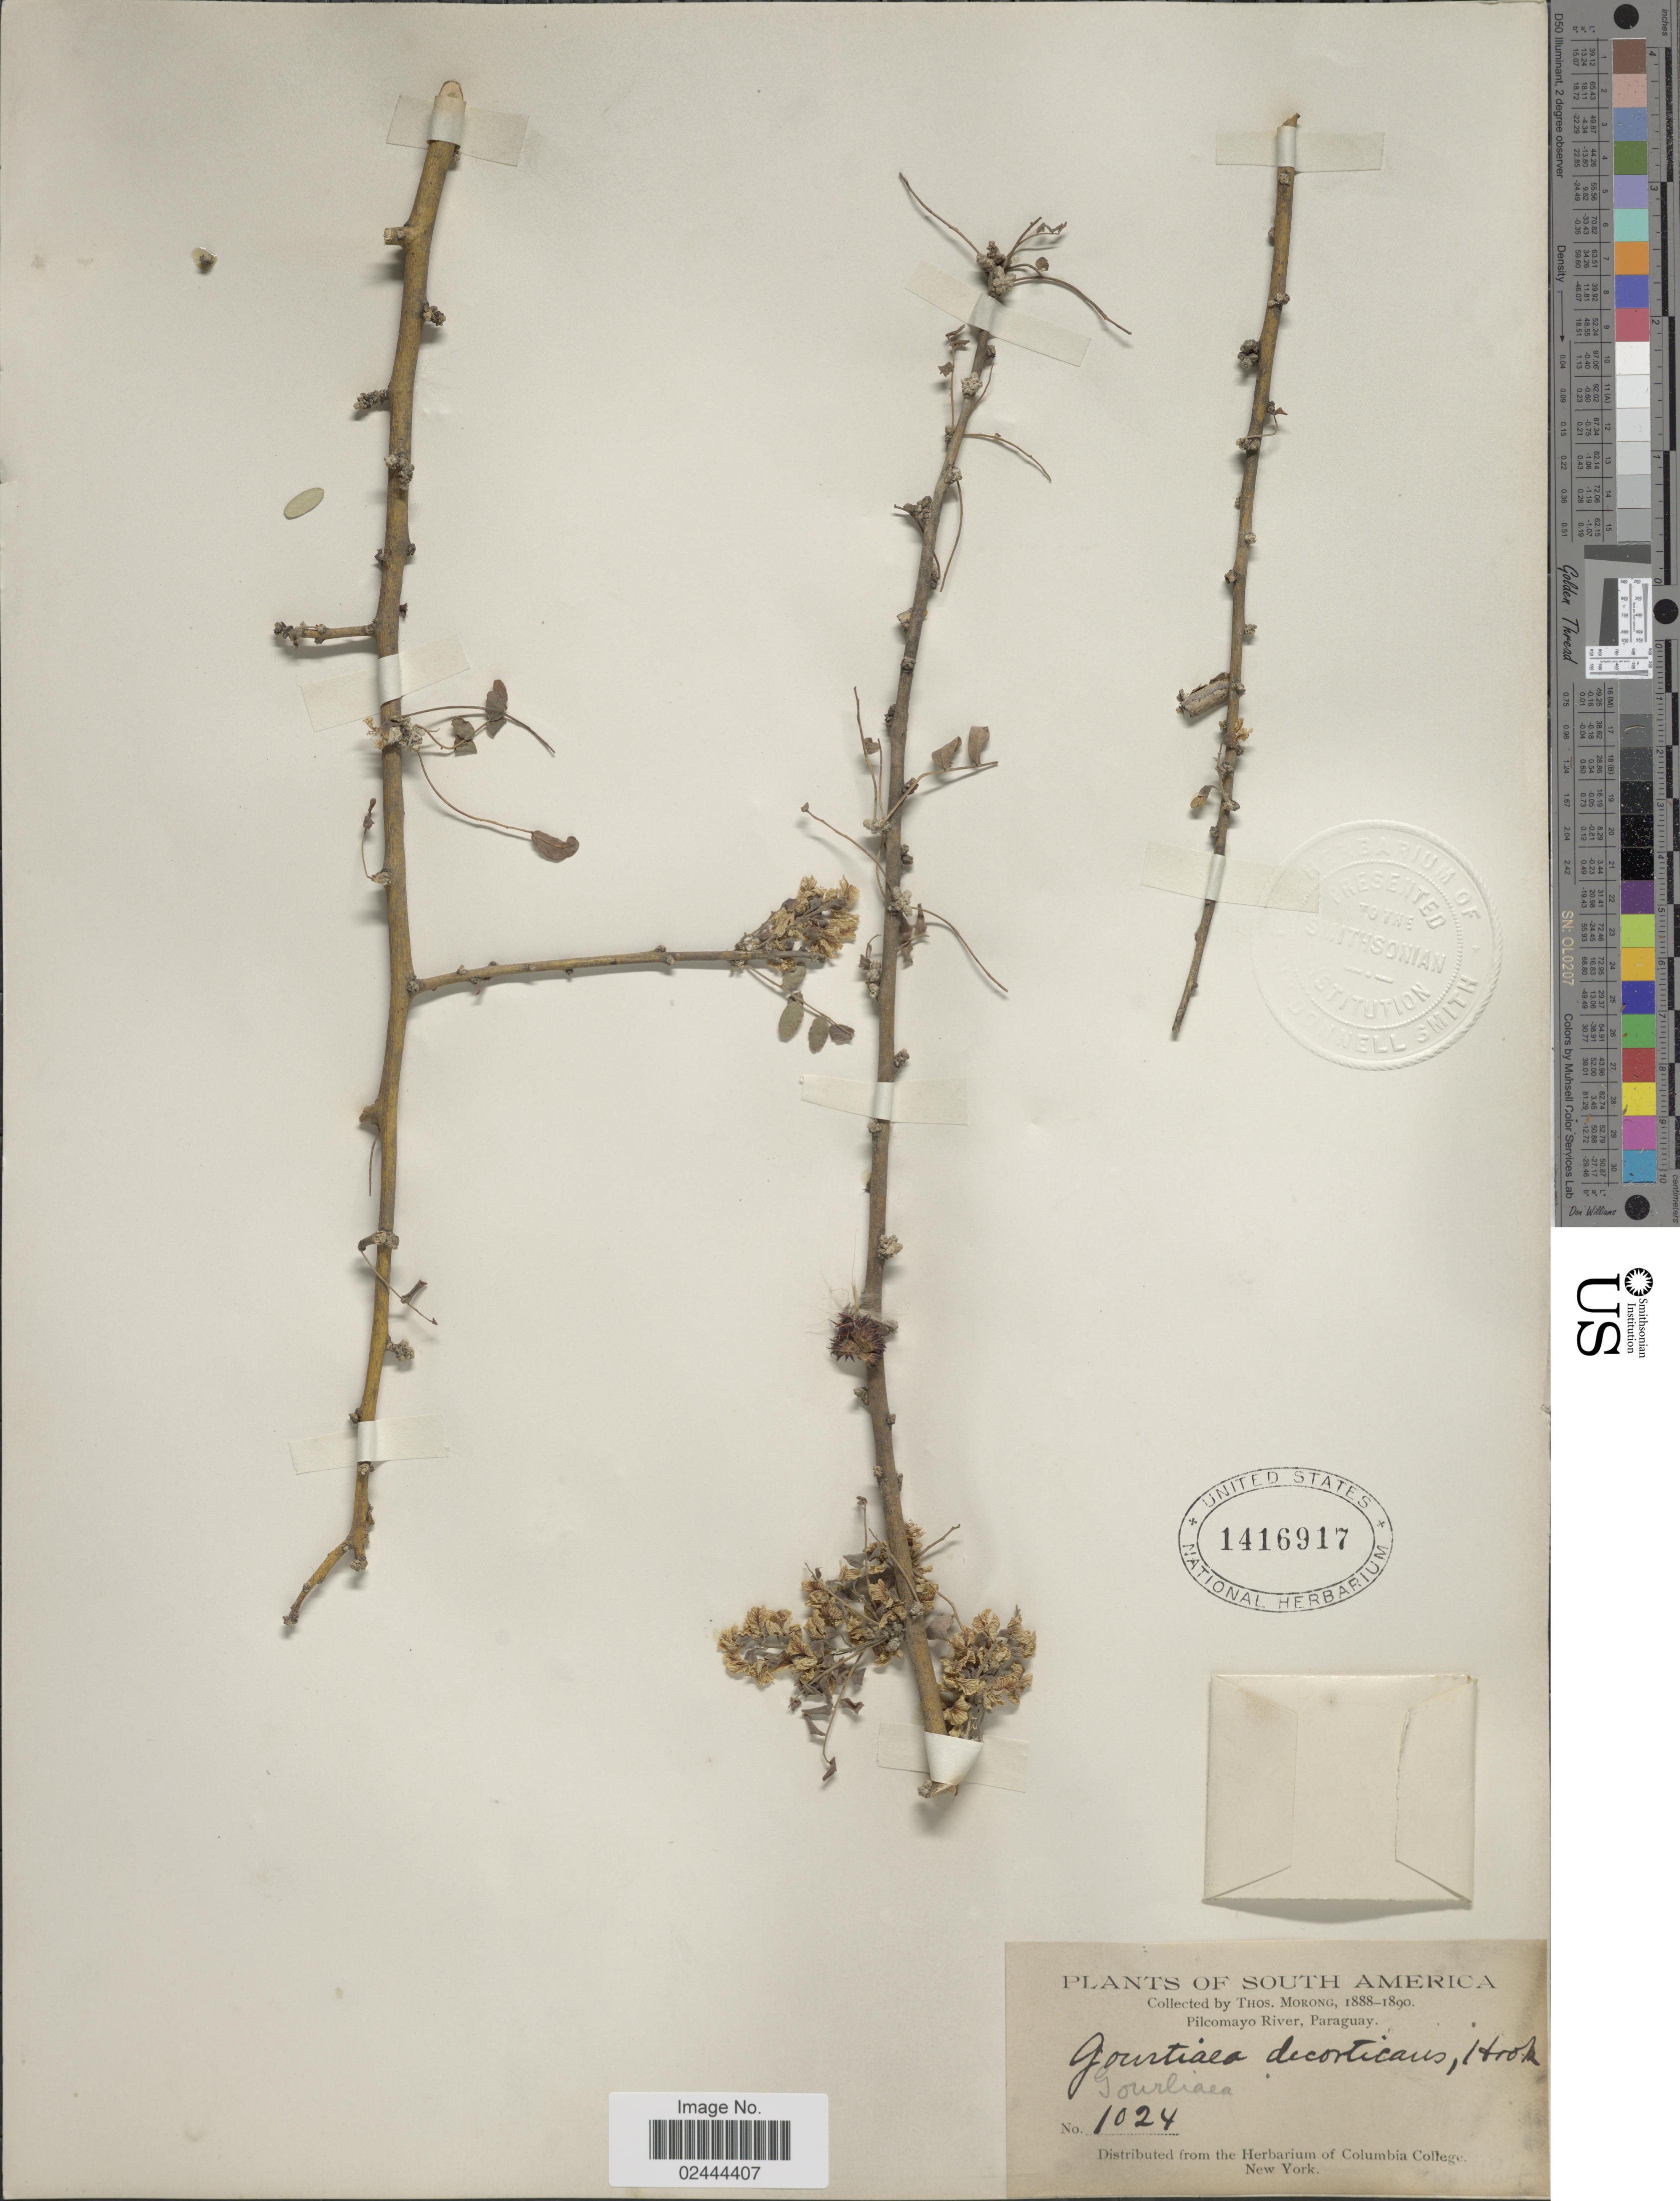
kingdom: Plantae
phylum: Tracheophyta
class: Magnoliopsida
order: Fabales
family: Fabaceae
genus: Geoffroea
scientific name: Geoffroea decorticans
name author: (Gillies ex Hook. & Arn.) Burkart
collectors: ex herb. T. Morong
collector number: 1024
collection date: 1888/1890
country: Paraguay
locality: Pilcomayo River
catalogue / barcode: US 1416917